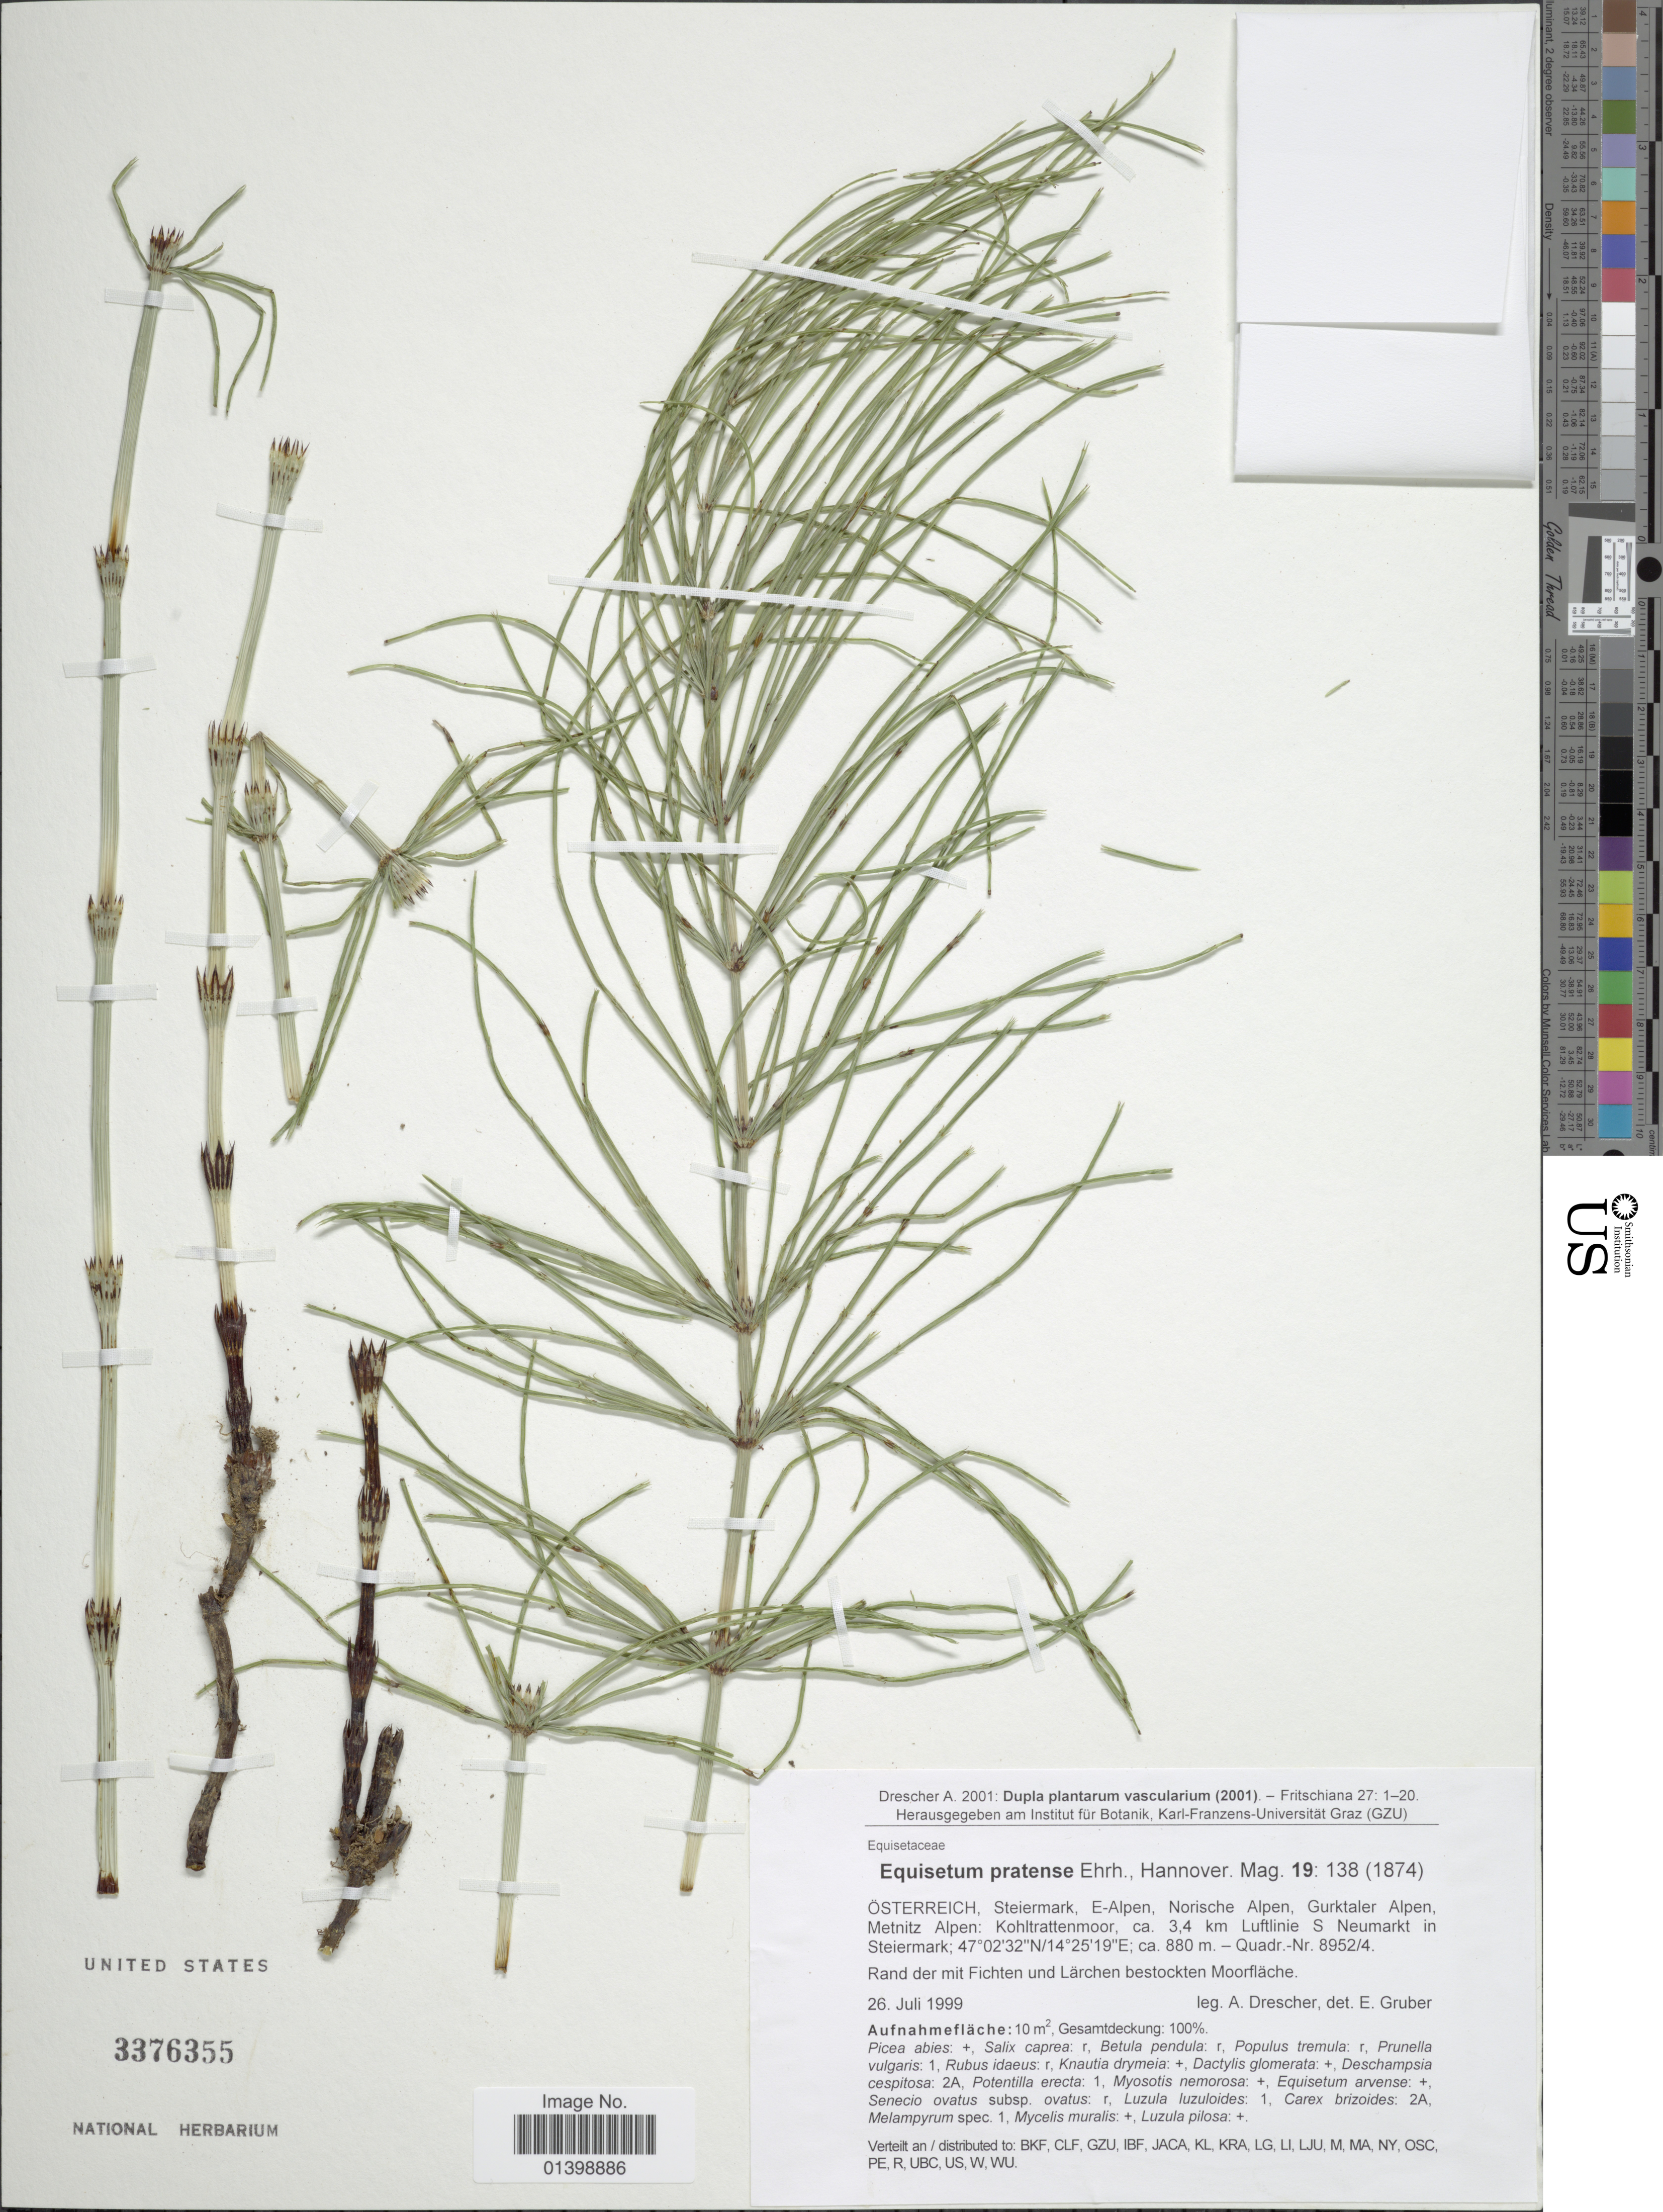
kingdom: Plantae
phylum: Tracheophyta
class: Polypodiopsida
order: Equisetales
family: Equisetaceae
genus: Equisetum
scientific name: Equisetum pratense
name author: Ehrh.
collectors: A. Drescher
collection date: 1999-07-26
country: Austria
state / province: Steiermark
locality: E-Alpen, Norische Alpen, Gurktaler Alpen Metnitz Alpen: Kohltrattenmoor, ca 3.4 km Lufftlinie S Neumarkt in Steiermark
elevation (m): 880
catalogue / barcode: US 3376355